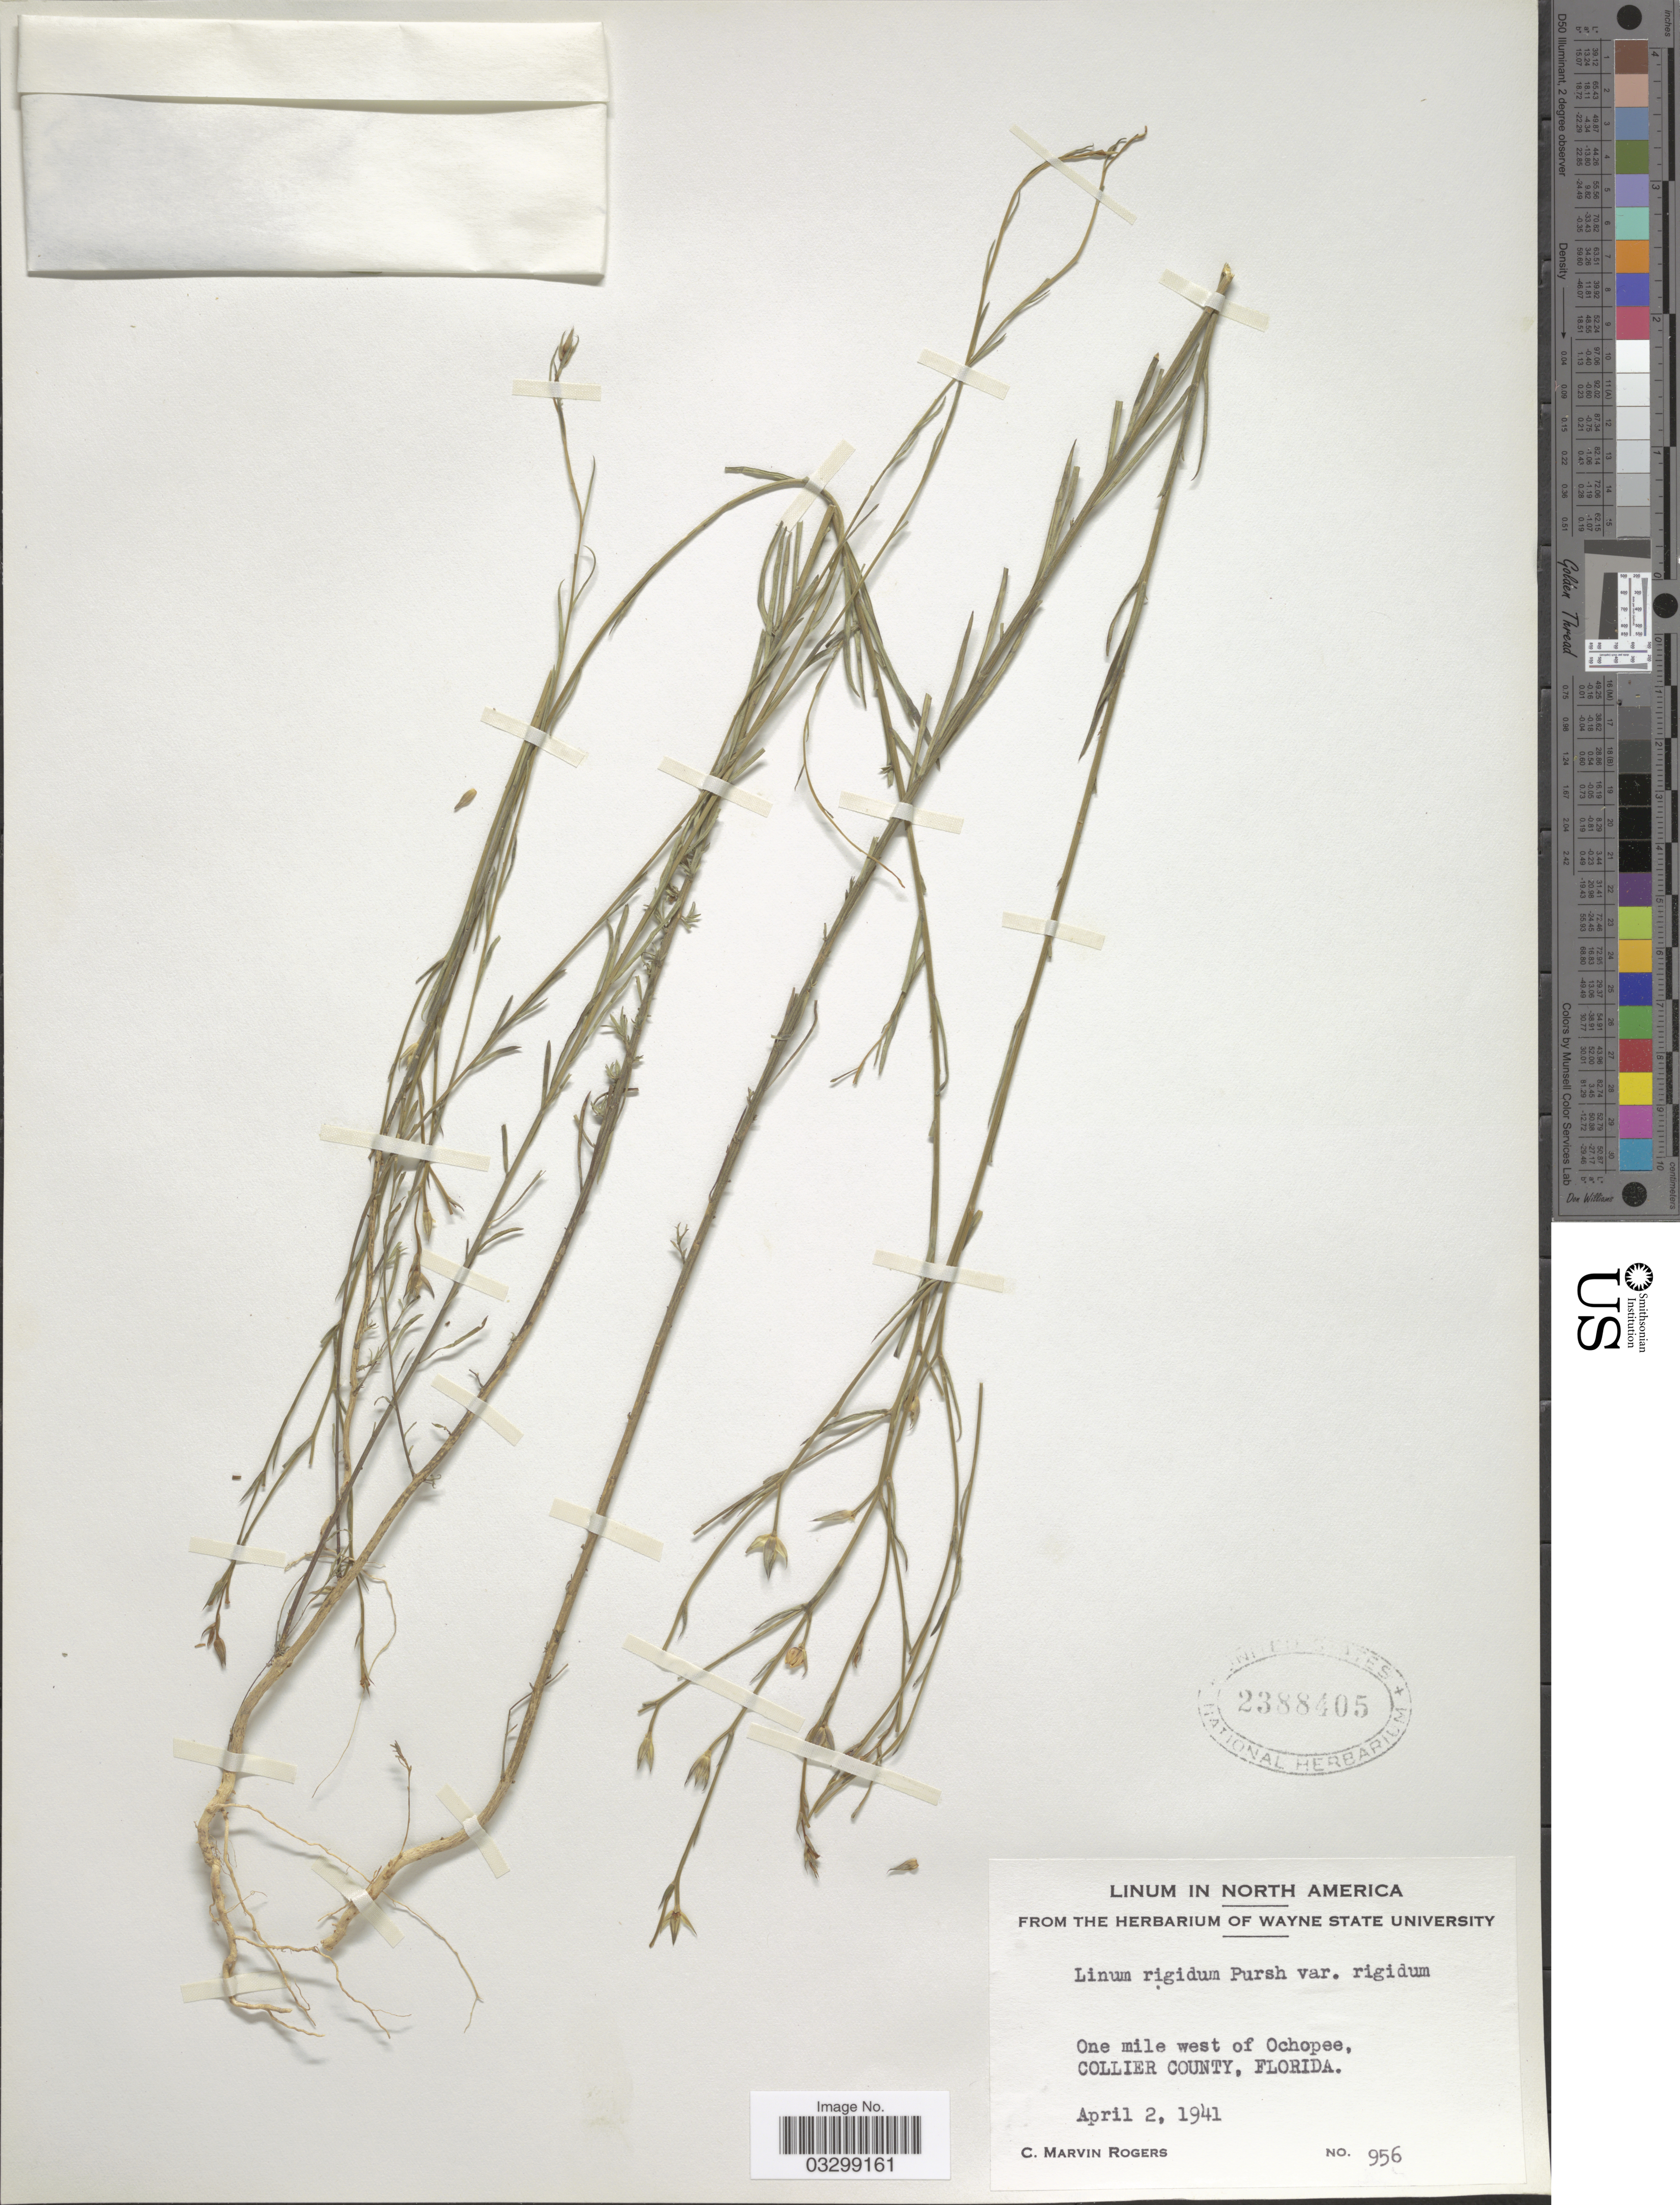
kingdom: Plantae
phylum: Tracheophyta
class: Magnoliopsida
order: Malpighiales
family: Linaceae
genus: Linum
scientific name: Linum rigidum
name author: Pursh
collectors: C. M. Rogers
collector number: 956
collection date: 1941-04-02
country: United States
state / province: Florida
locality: One mile west of Ochopee, Collier County.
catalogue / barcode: US 2388405